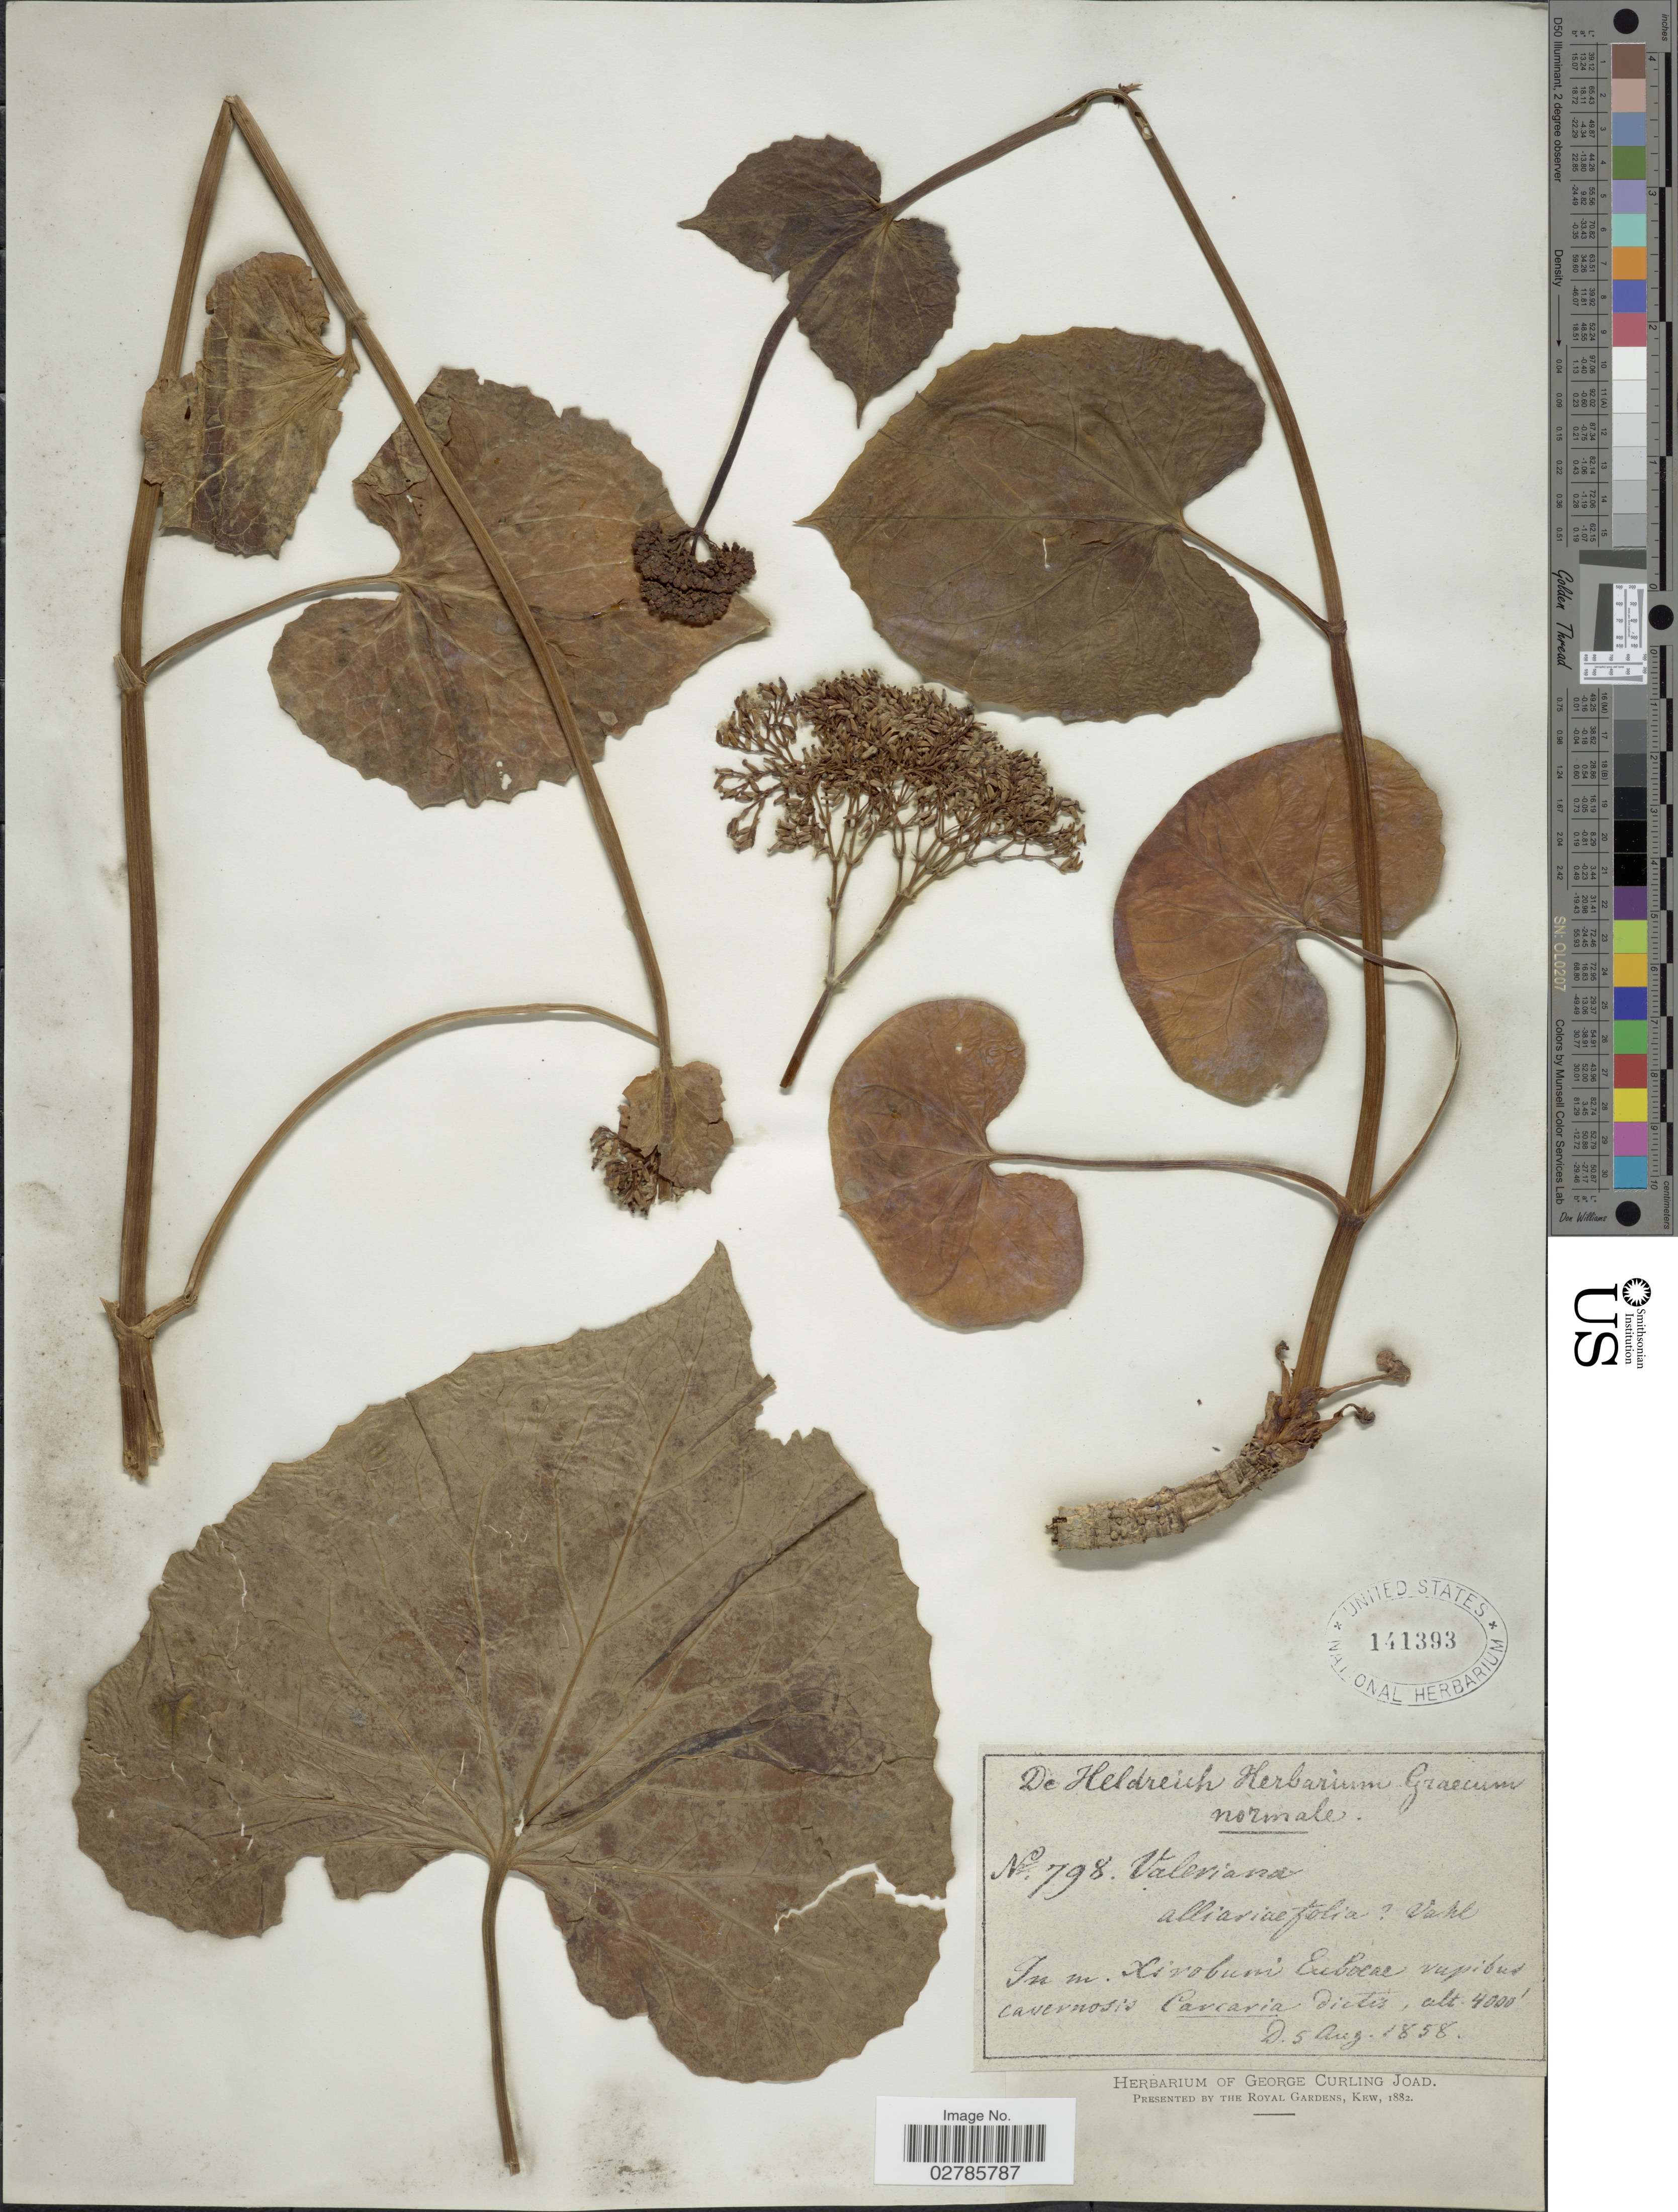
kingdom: Plantae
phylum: Tracheophyta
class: Magnoliopsida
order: Dipsacales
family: Caprifoliaceae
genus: Valeriana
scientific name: Valeriana alliariifolia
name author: Vahl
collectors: -. De Heldreich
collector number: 798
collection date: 1858-08-05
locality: In m. Xirobum Eubocae vupibus cavernosis Carcaria dictis.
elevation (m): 1219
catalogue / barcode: US 141393